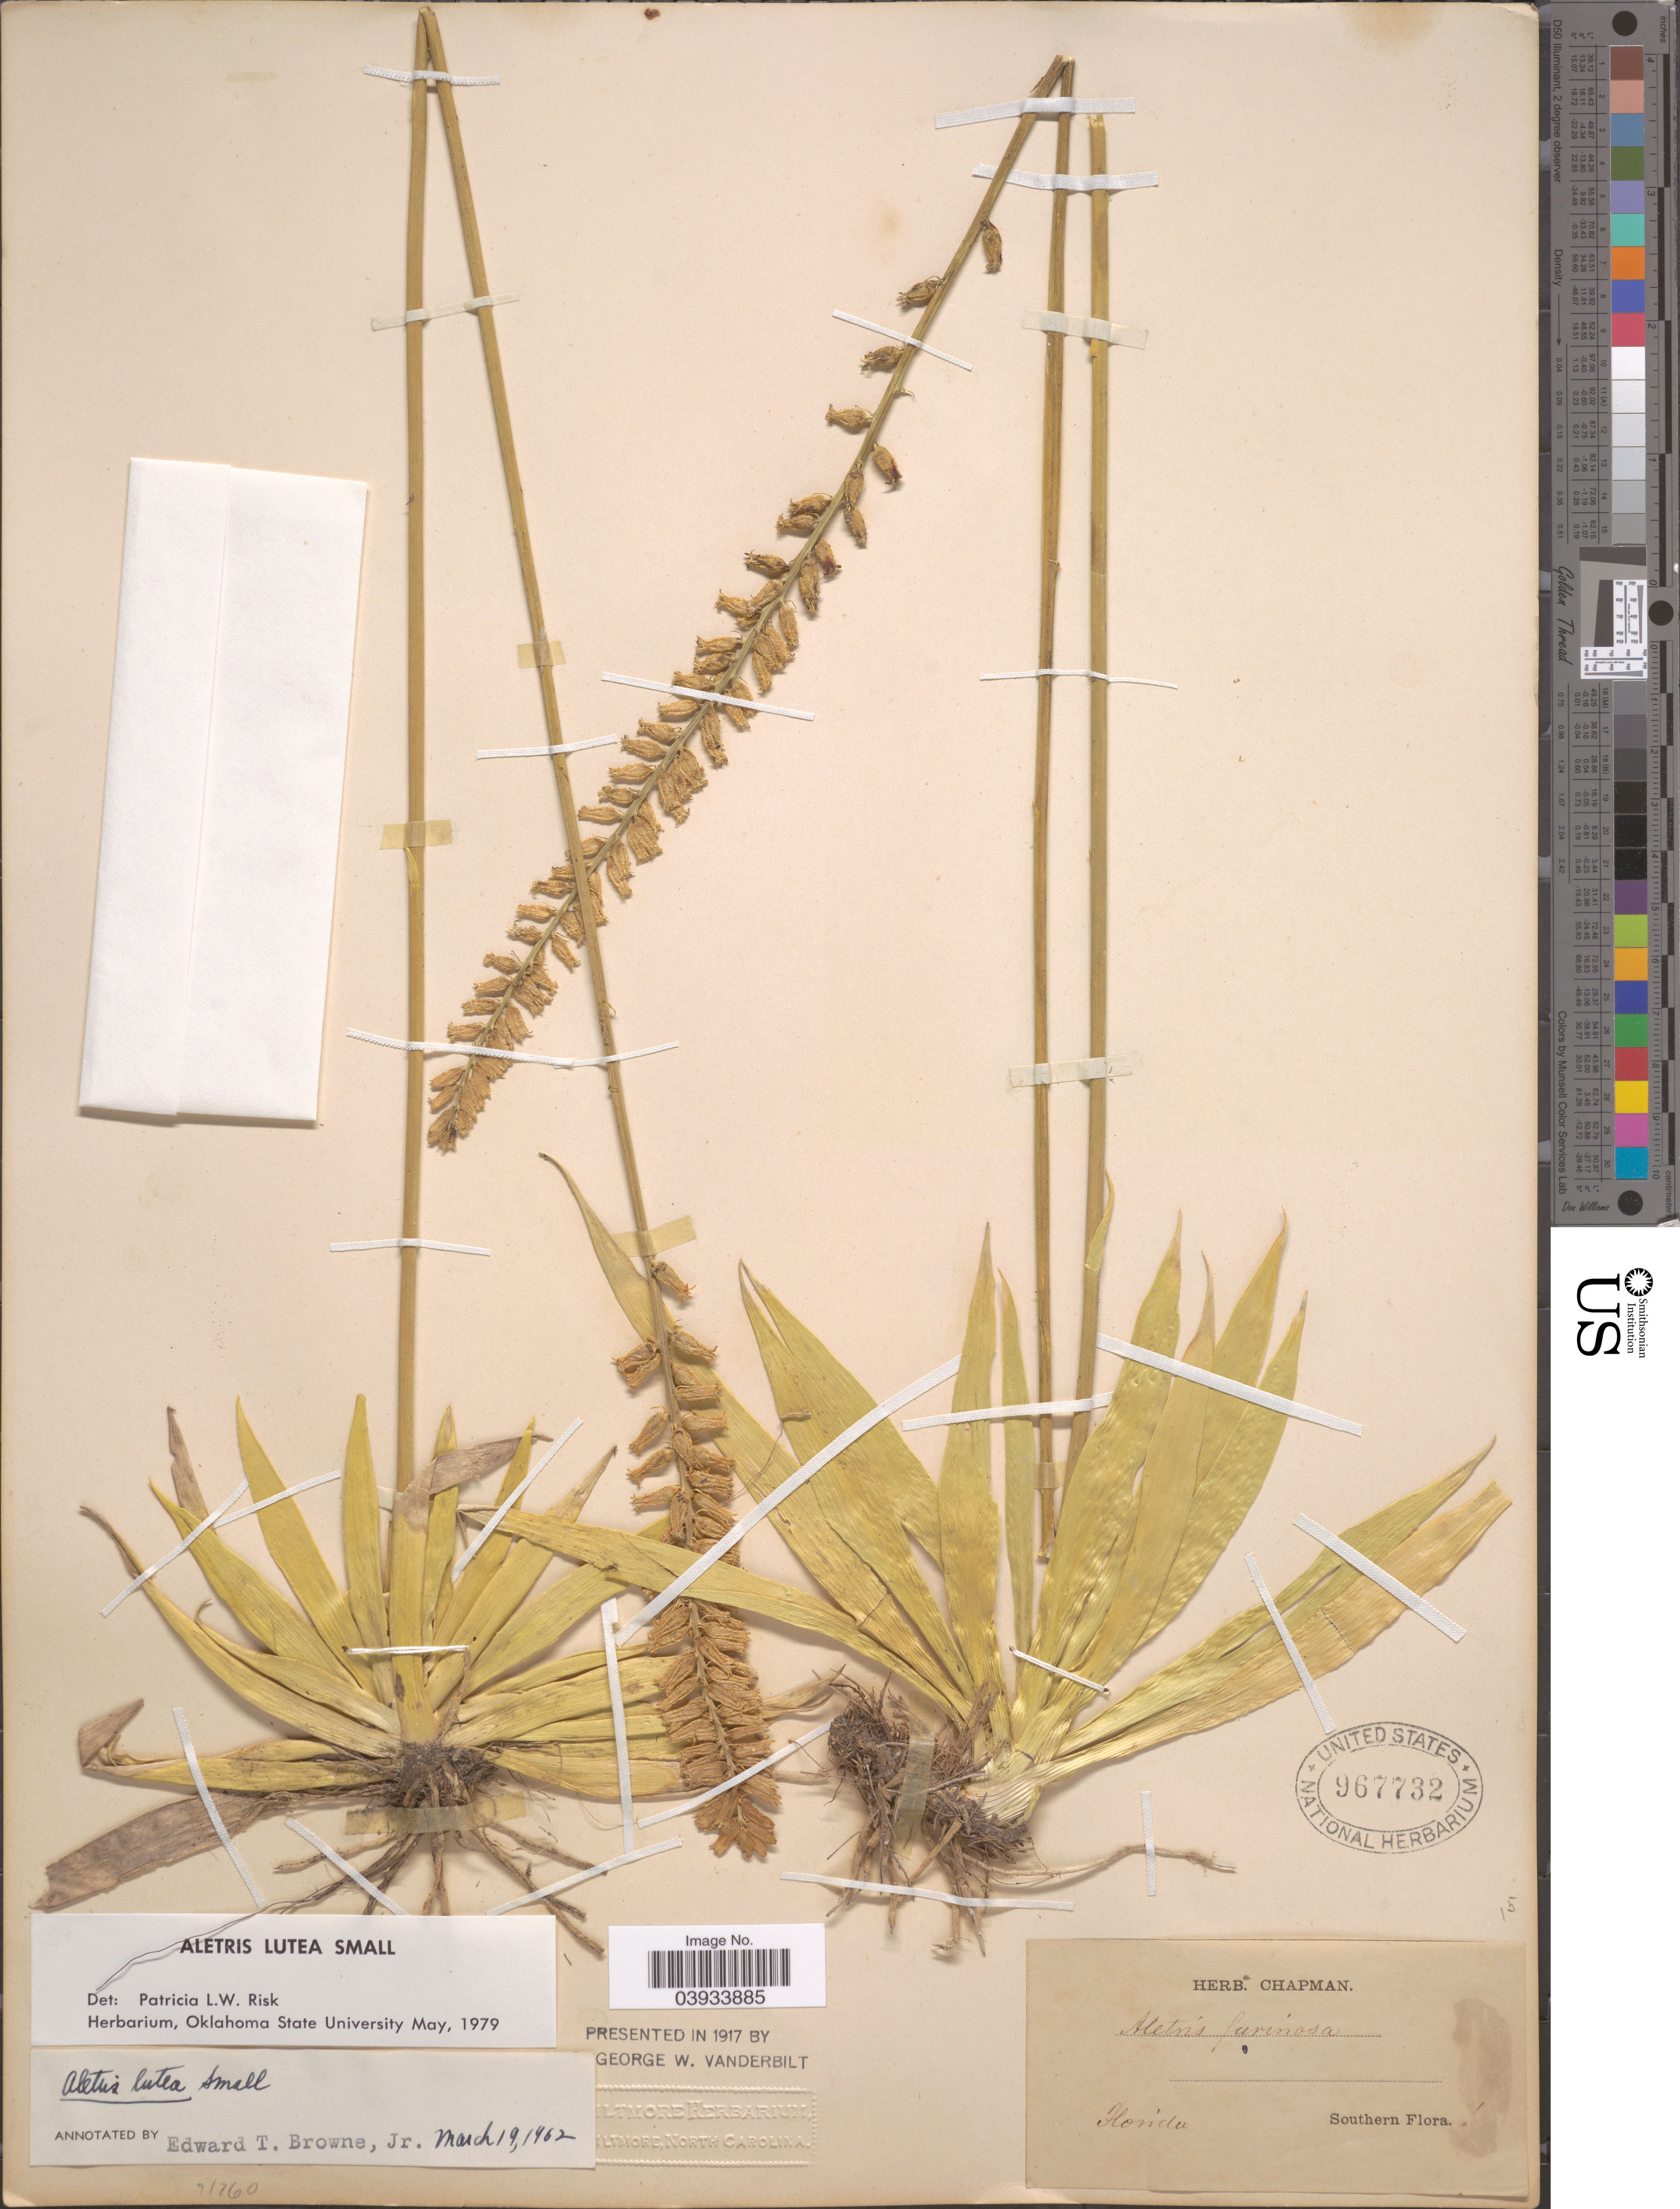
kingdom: Plantae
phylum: Tracheophyta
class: Liliopsida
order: Dioscoreales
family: Nartheciaceae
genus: Aletris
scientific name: Aletris lutea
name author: Small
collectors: ex herb. Chapman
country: United States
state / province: Florida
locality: Southern.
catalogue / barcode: US 967732